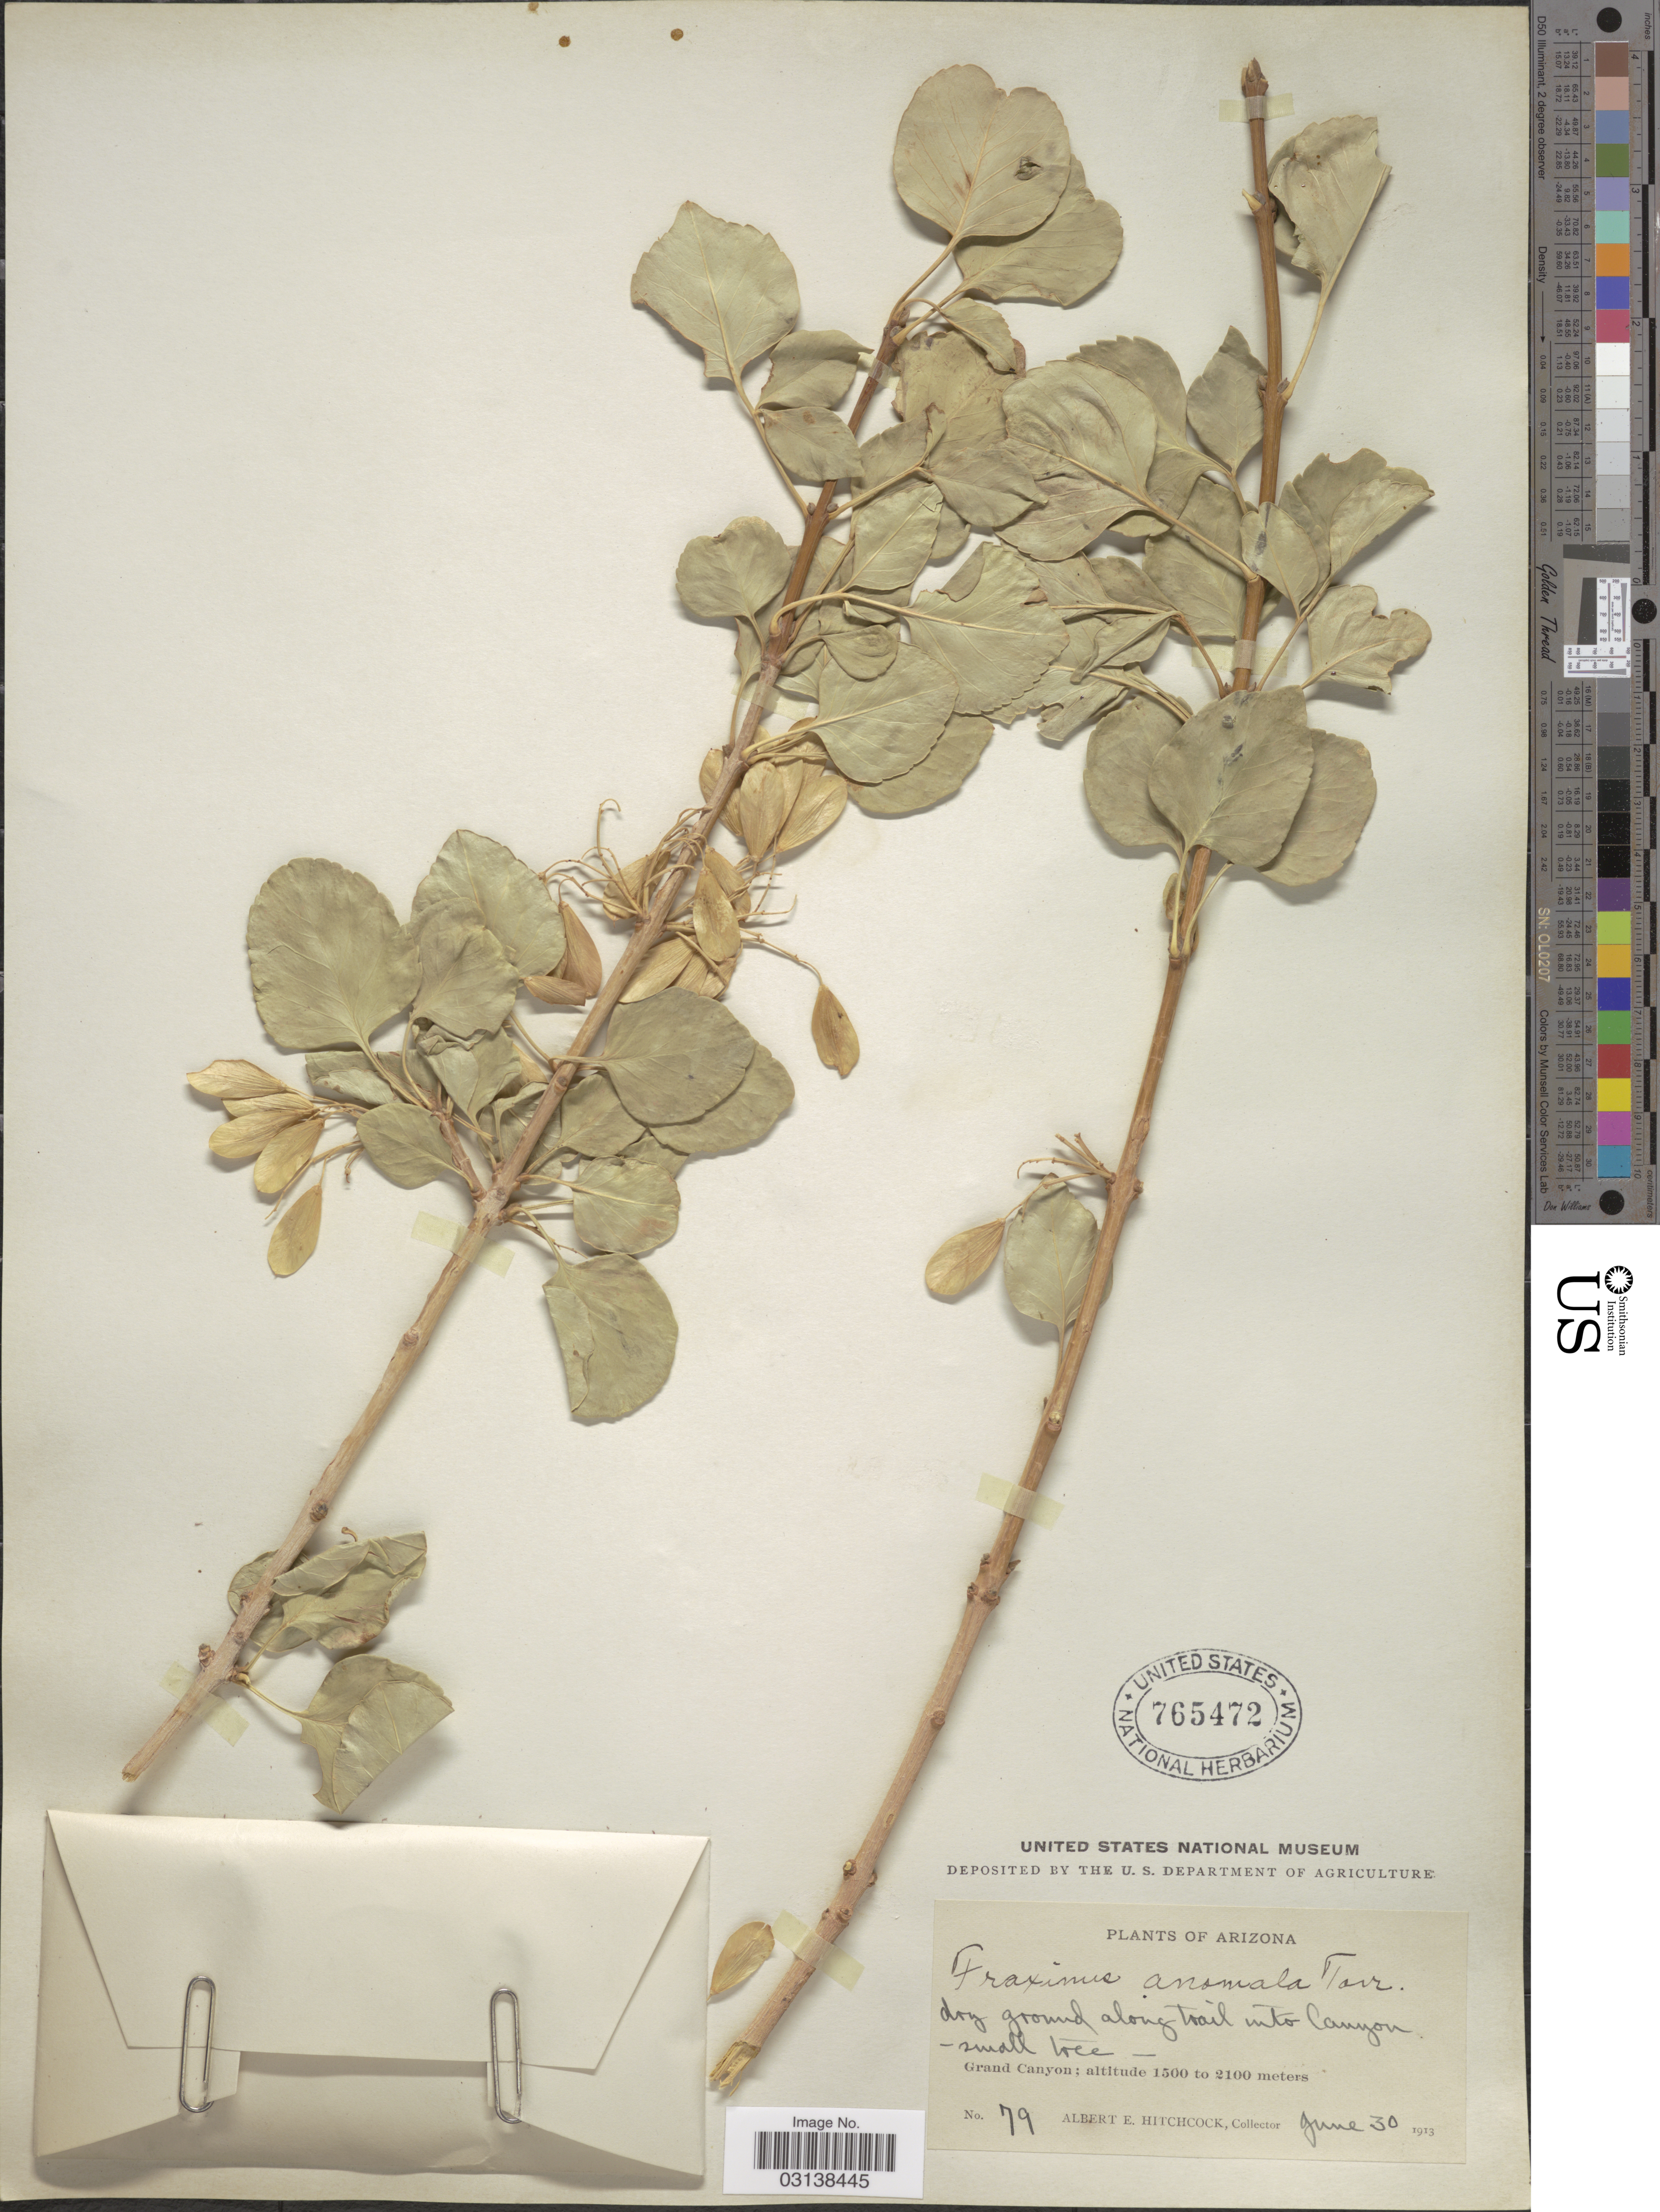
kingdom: Plantae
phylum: Tracheophyta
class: Magnoliopsida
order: Lamiales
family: Oleaceae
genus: Fraxinus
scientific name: Fraxinus anomala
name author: Torr. ex S. Watson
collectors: A. Hitchcock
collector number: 79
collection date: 1913-06-30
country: United States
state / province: Arizona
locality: Grand Canyon.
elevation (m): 1500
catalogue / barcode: US 765472